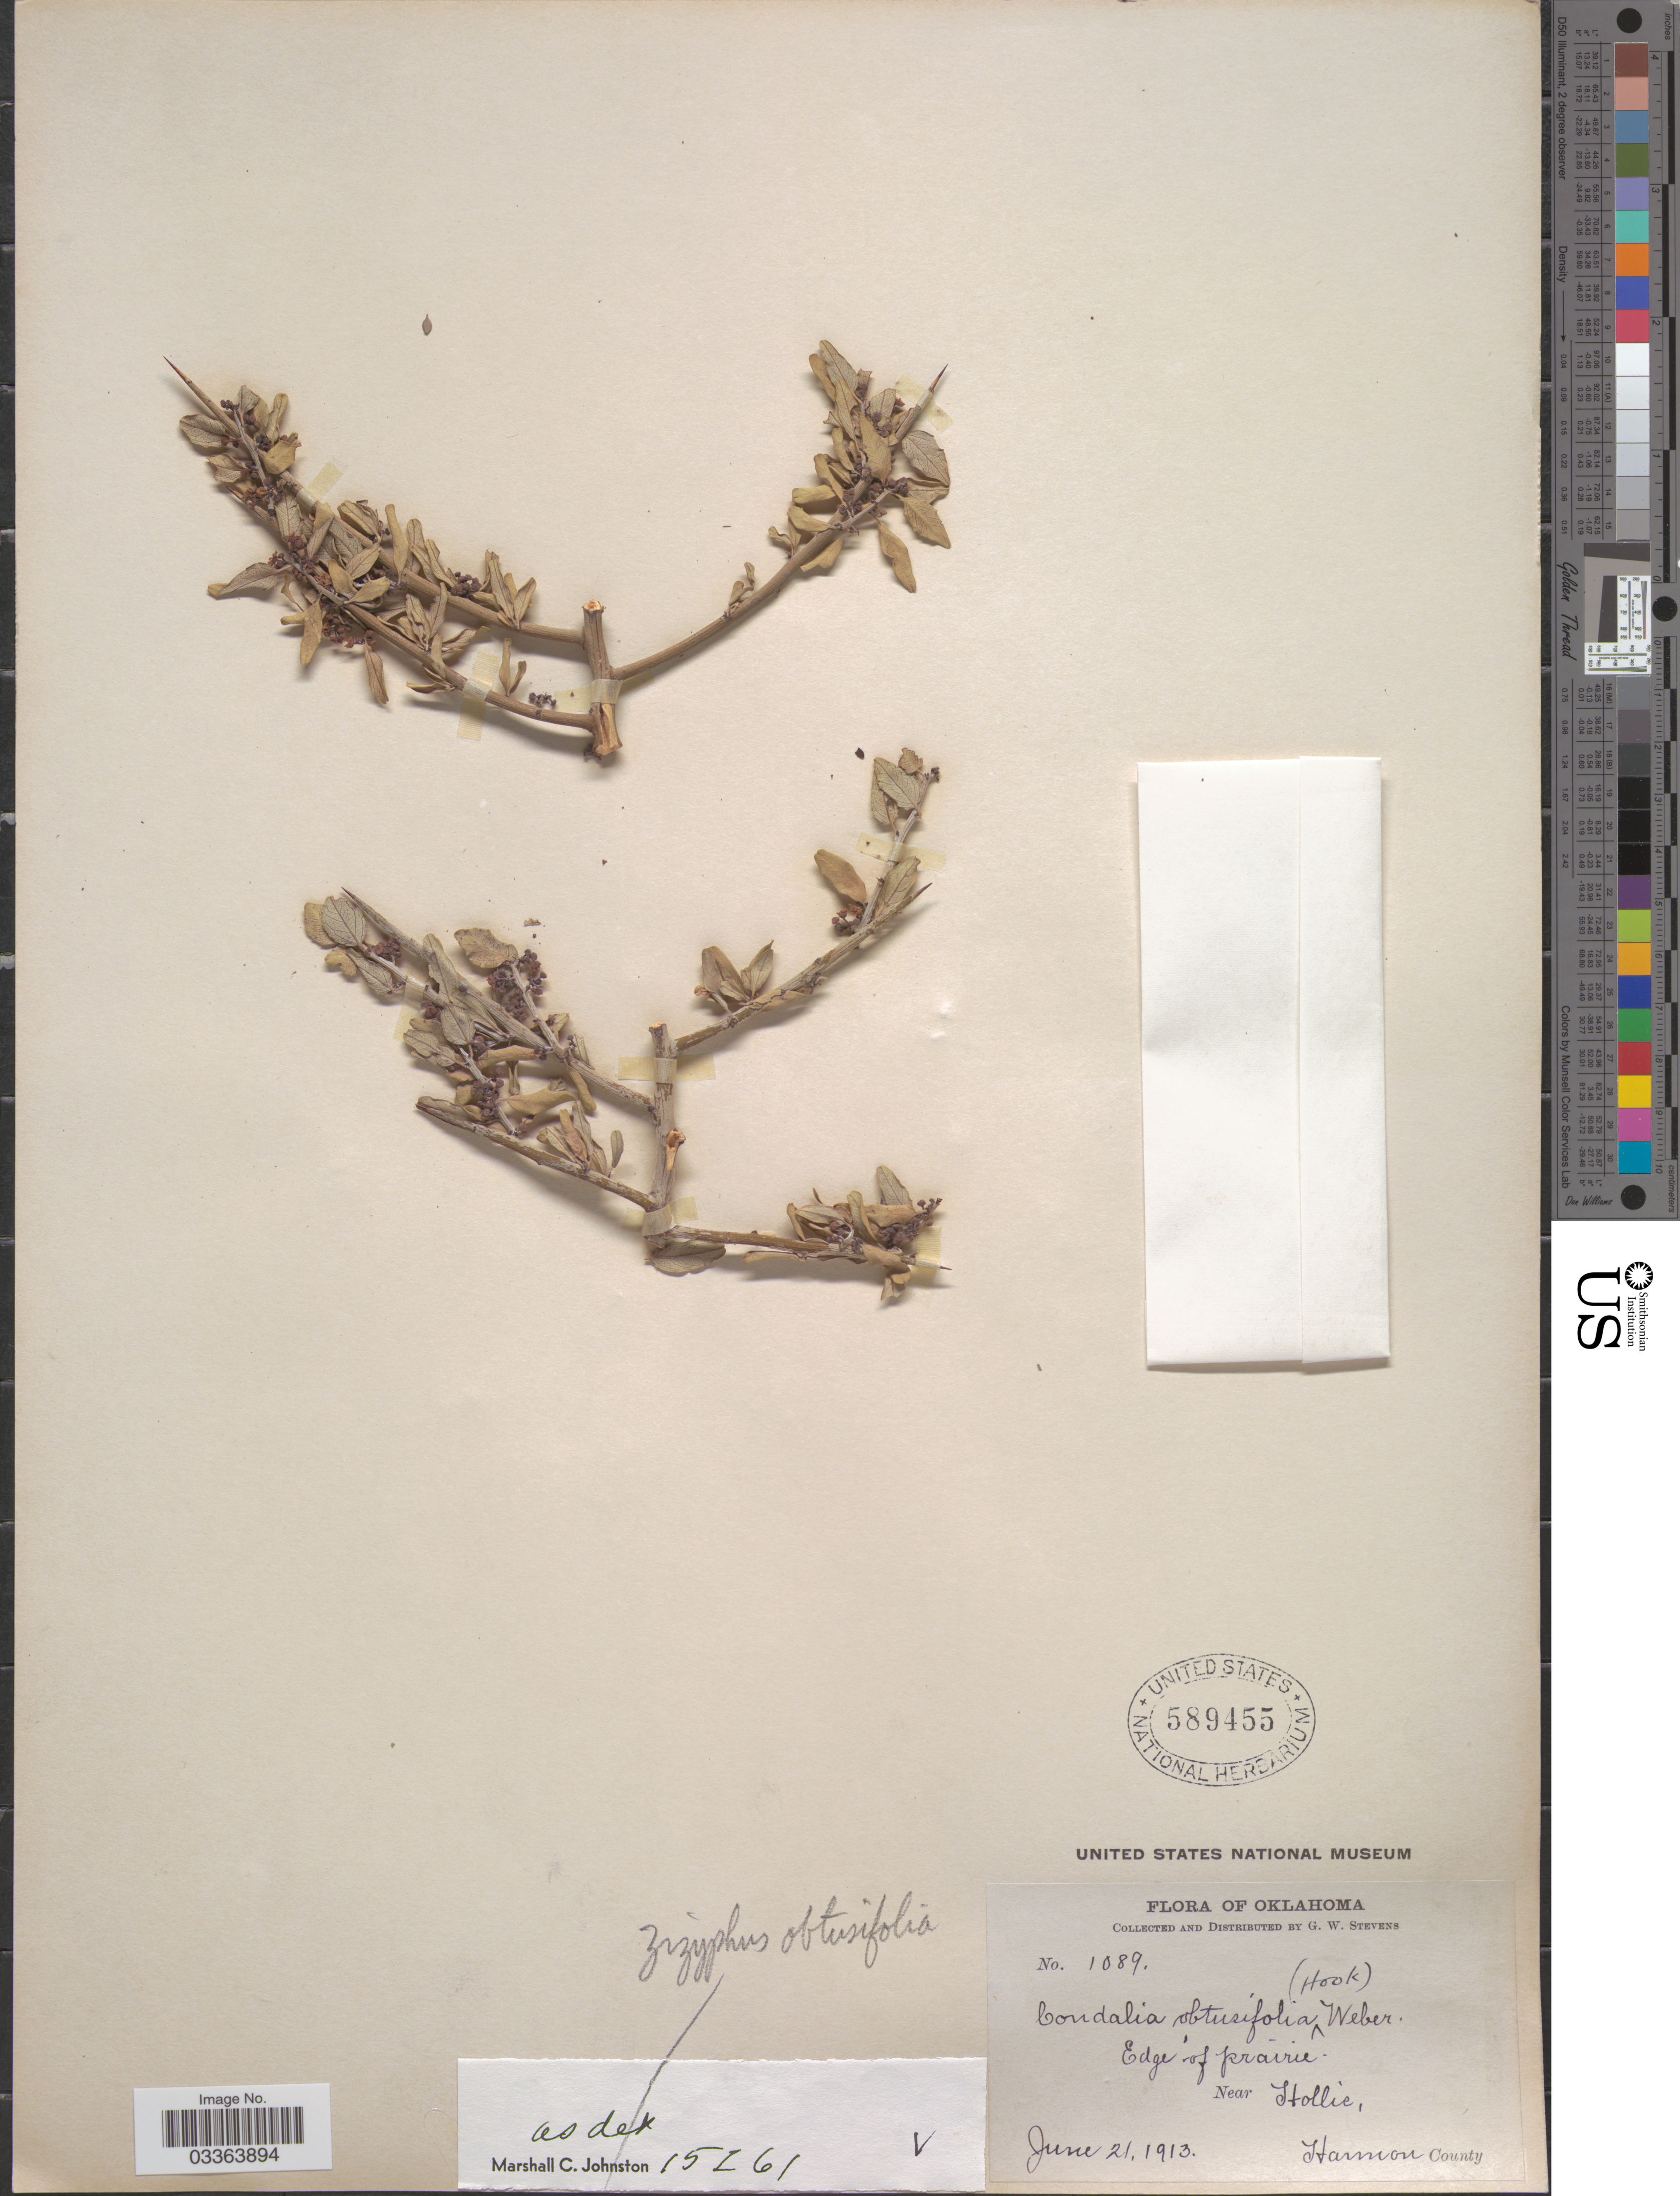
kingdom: Plantae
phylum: Tracheophyta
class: Magnoliopsida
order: Rosales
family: Rhamnaceae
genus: Sarcomphalus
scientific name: Sarcomphalus obtusifolius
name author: (Hook. ex Torr. & A. Gray) Hauenschild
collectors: G. W. Stevens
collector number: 1089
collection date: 1913-06-21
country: United States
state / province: Oklahoma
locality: Edge of prairie. Near Hollie. Harmon County.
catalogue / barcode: US 589455